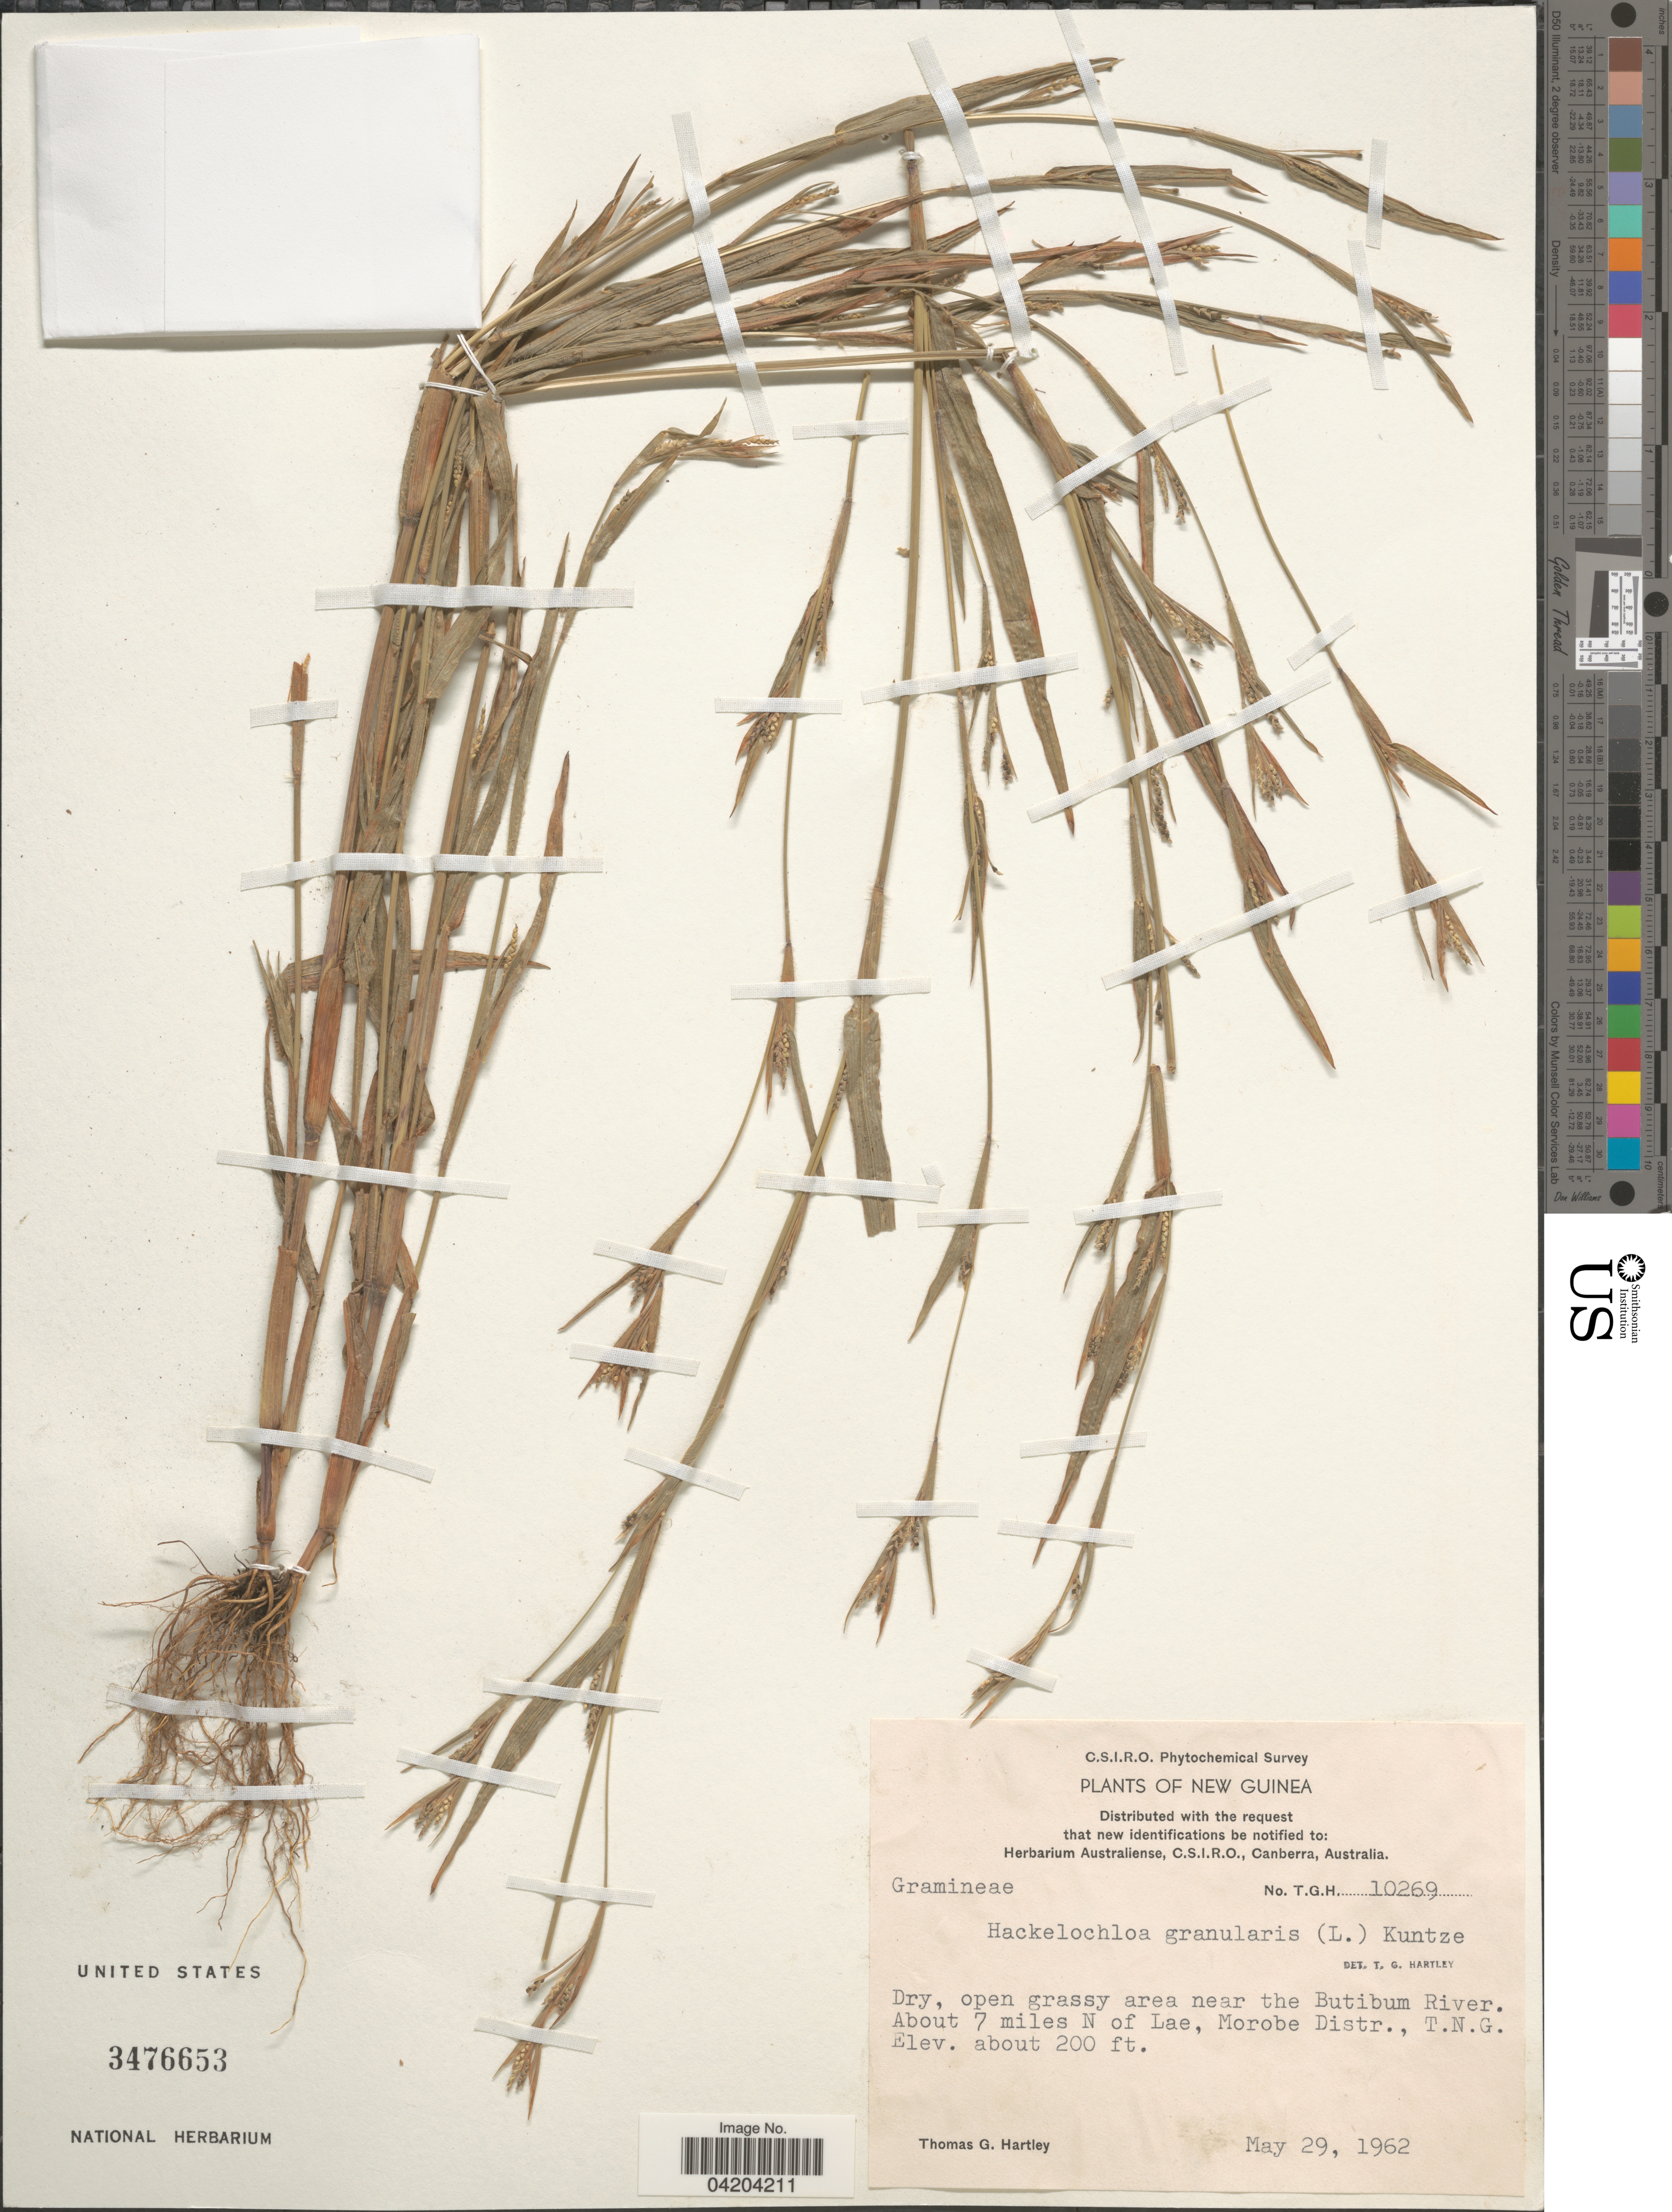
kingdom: Plantae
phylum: Tracheophyta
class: Liliopsida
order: Poales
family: Poaceae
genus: Mnesithea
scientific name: Mnesithea granularis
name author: (L.) de Koning & Sosef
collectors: T. G. Hartley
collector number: TGH10269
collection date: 1962-05-29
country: Papua New Guinea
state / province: Morobe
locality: C.S.I.R.O. Phytochemical Survey. New Guinea. Near the Butibum River. About 7 miles N of Lae, Morobe Distr., T.N.G.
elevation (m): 61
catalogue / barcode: US 3476653